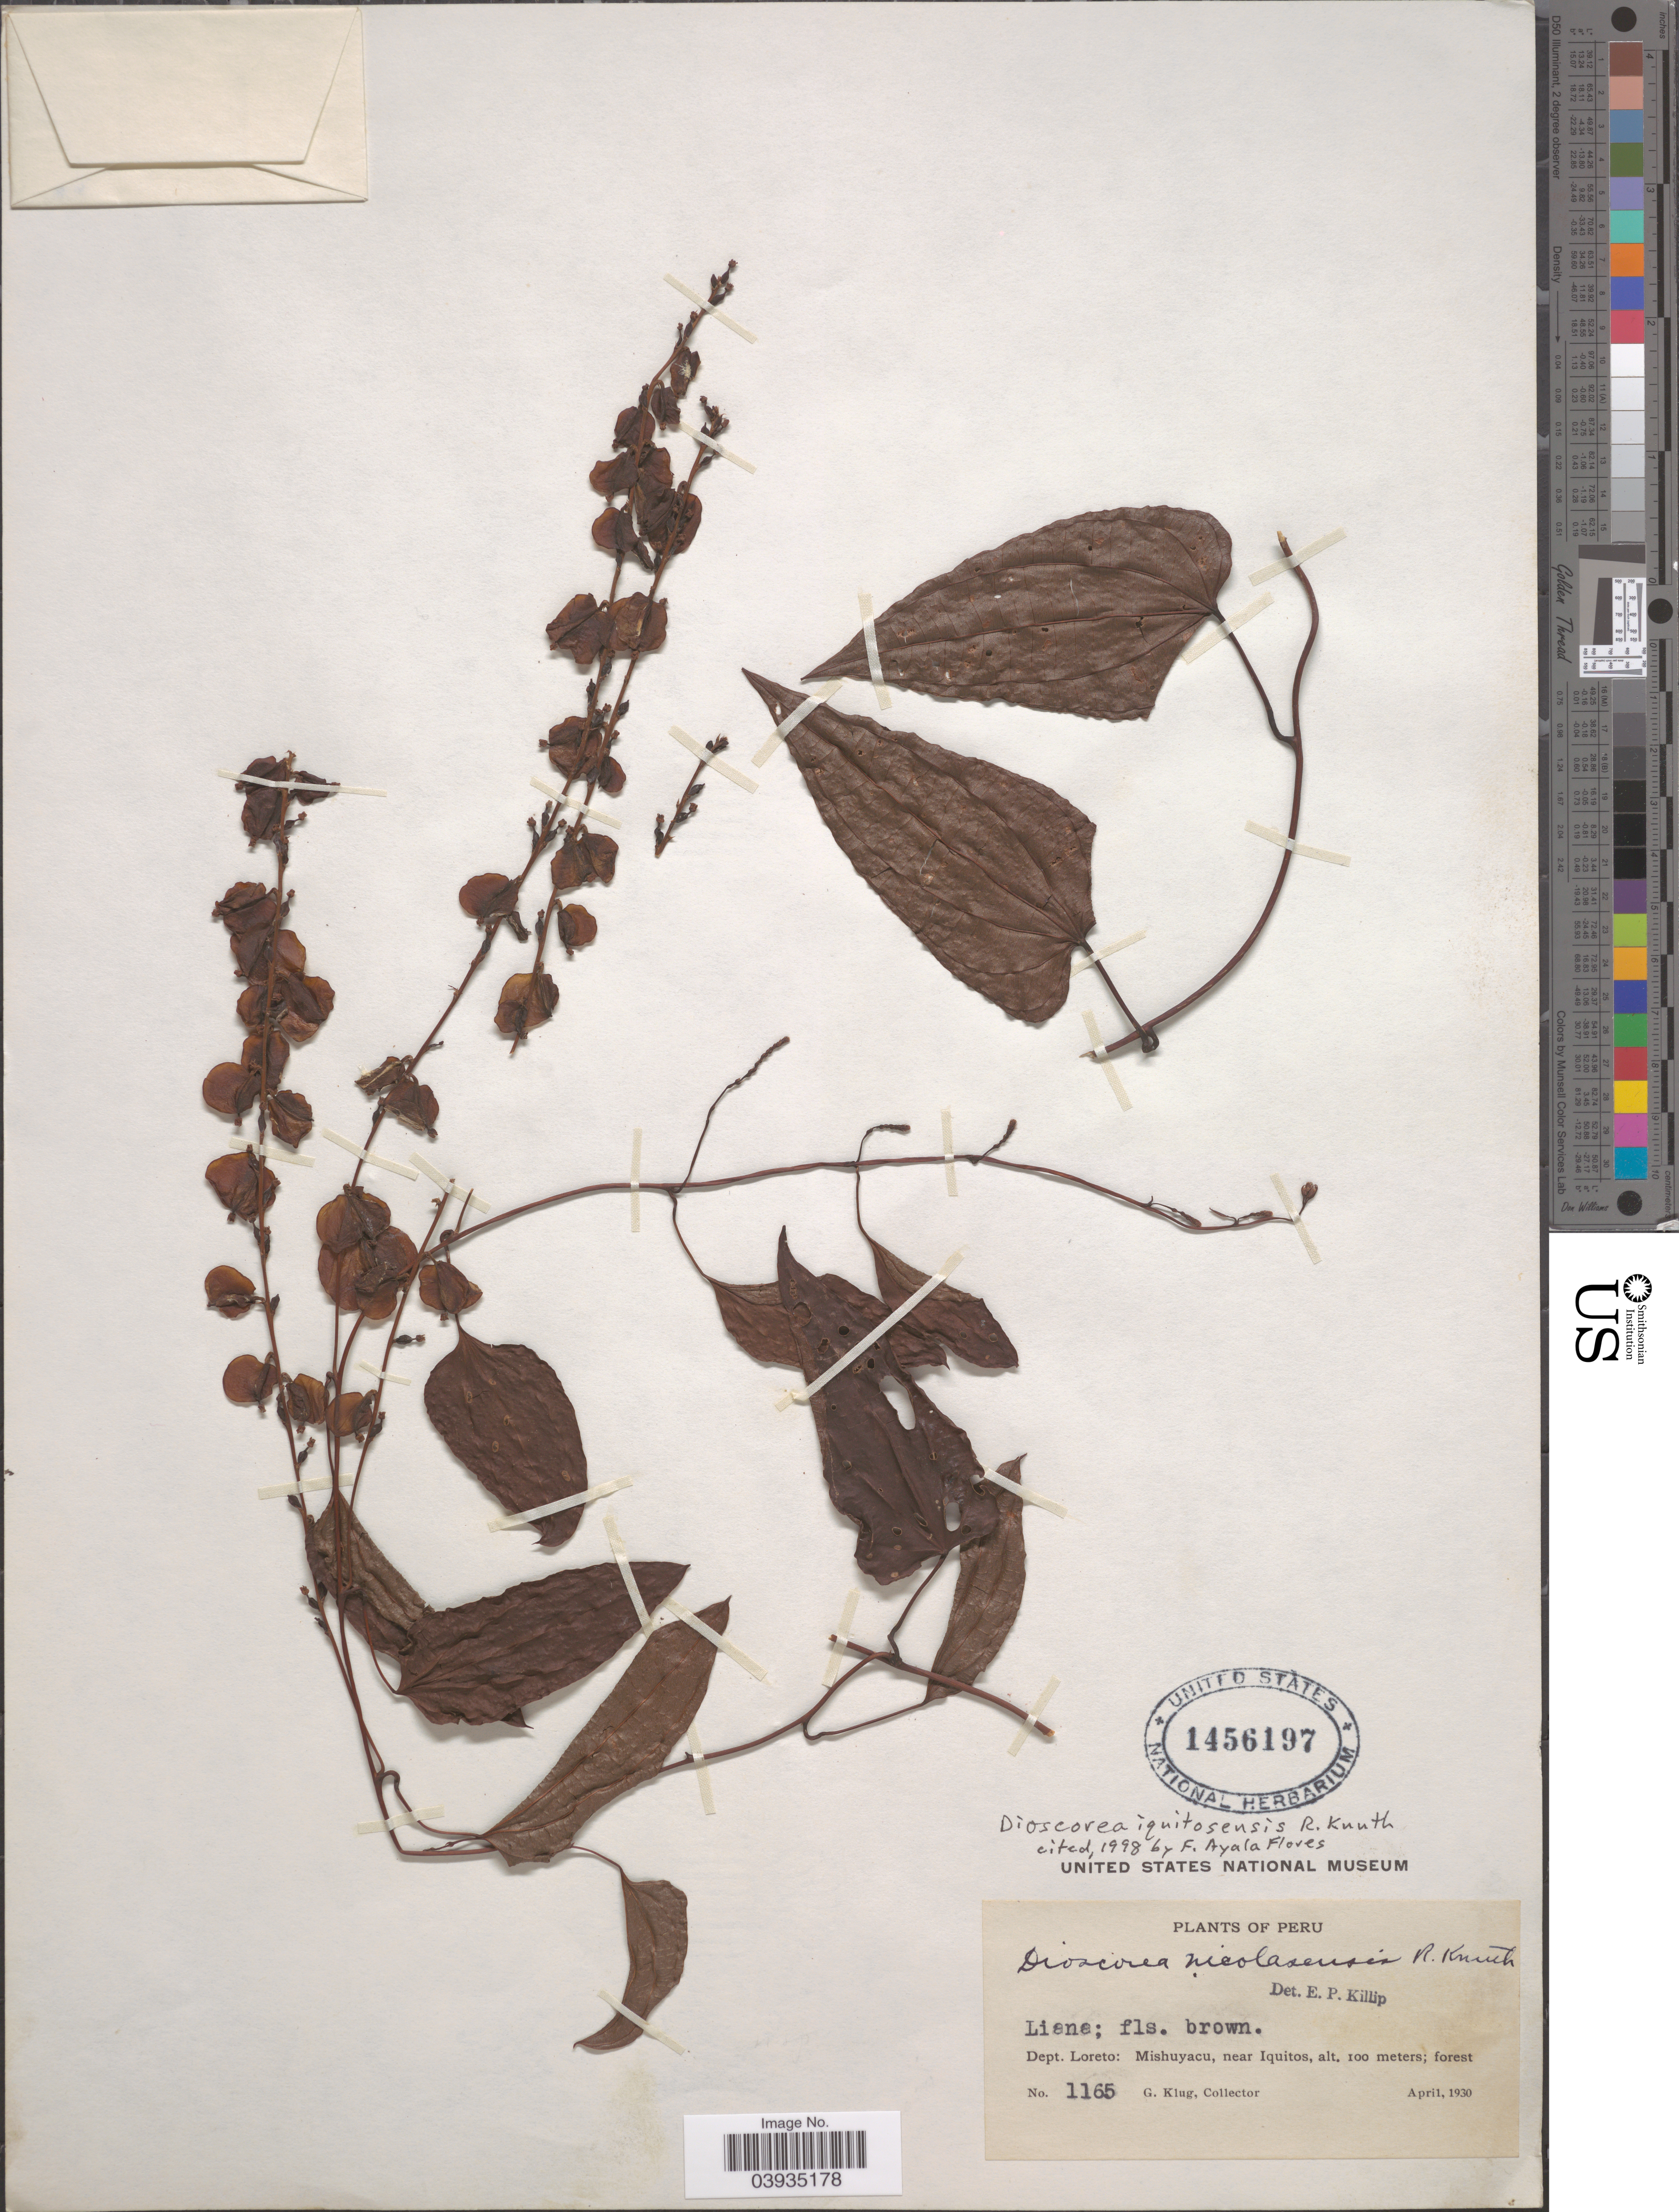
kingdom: Plantae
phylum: Tracheophyta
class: Liliopsida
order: Dioscoreales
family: Dioscoreaceae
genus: Dioscorea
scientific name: Dioscorea iquitosensis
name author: R. Knuth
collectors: G. Klug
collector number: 1165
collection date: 1930-04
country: Peru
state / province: Loreto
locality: Dept. Loreto: Mishuyacu, near Iquitos.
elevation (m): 100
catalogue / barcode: US 1456197